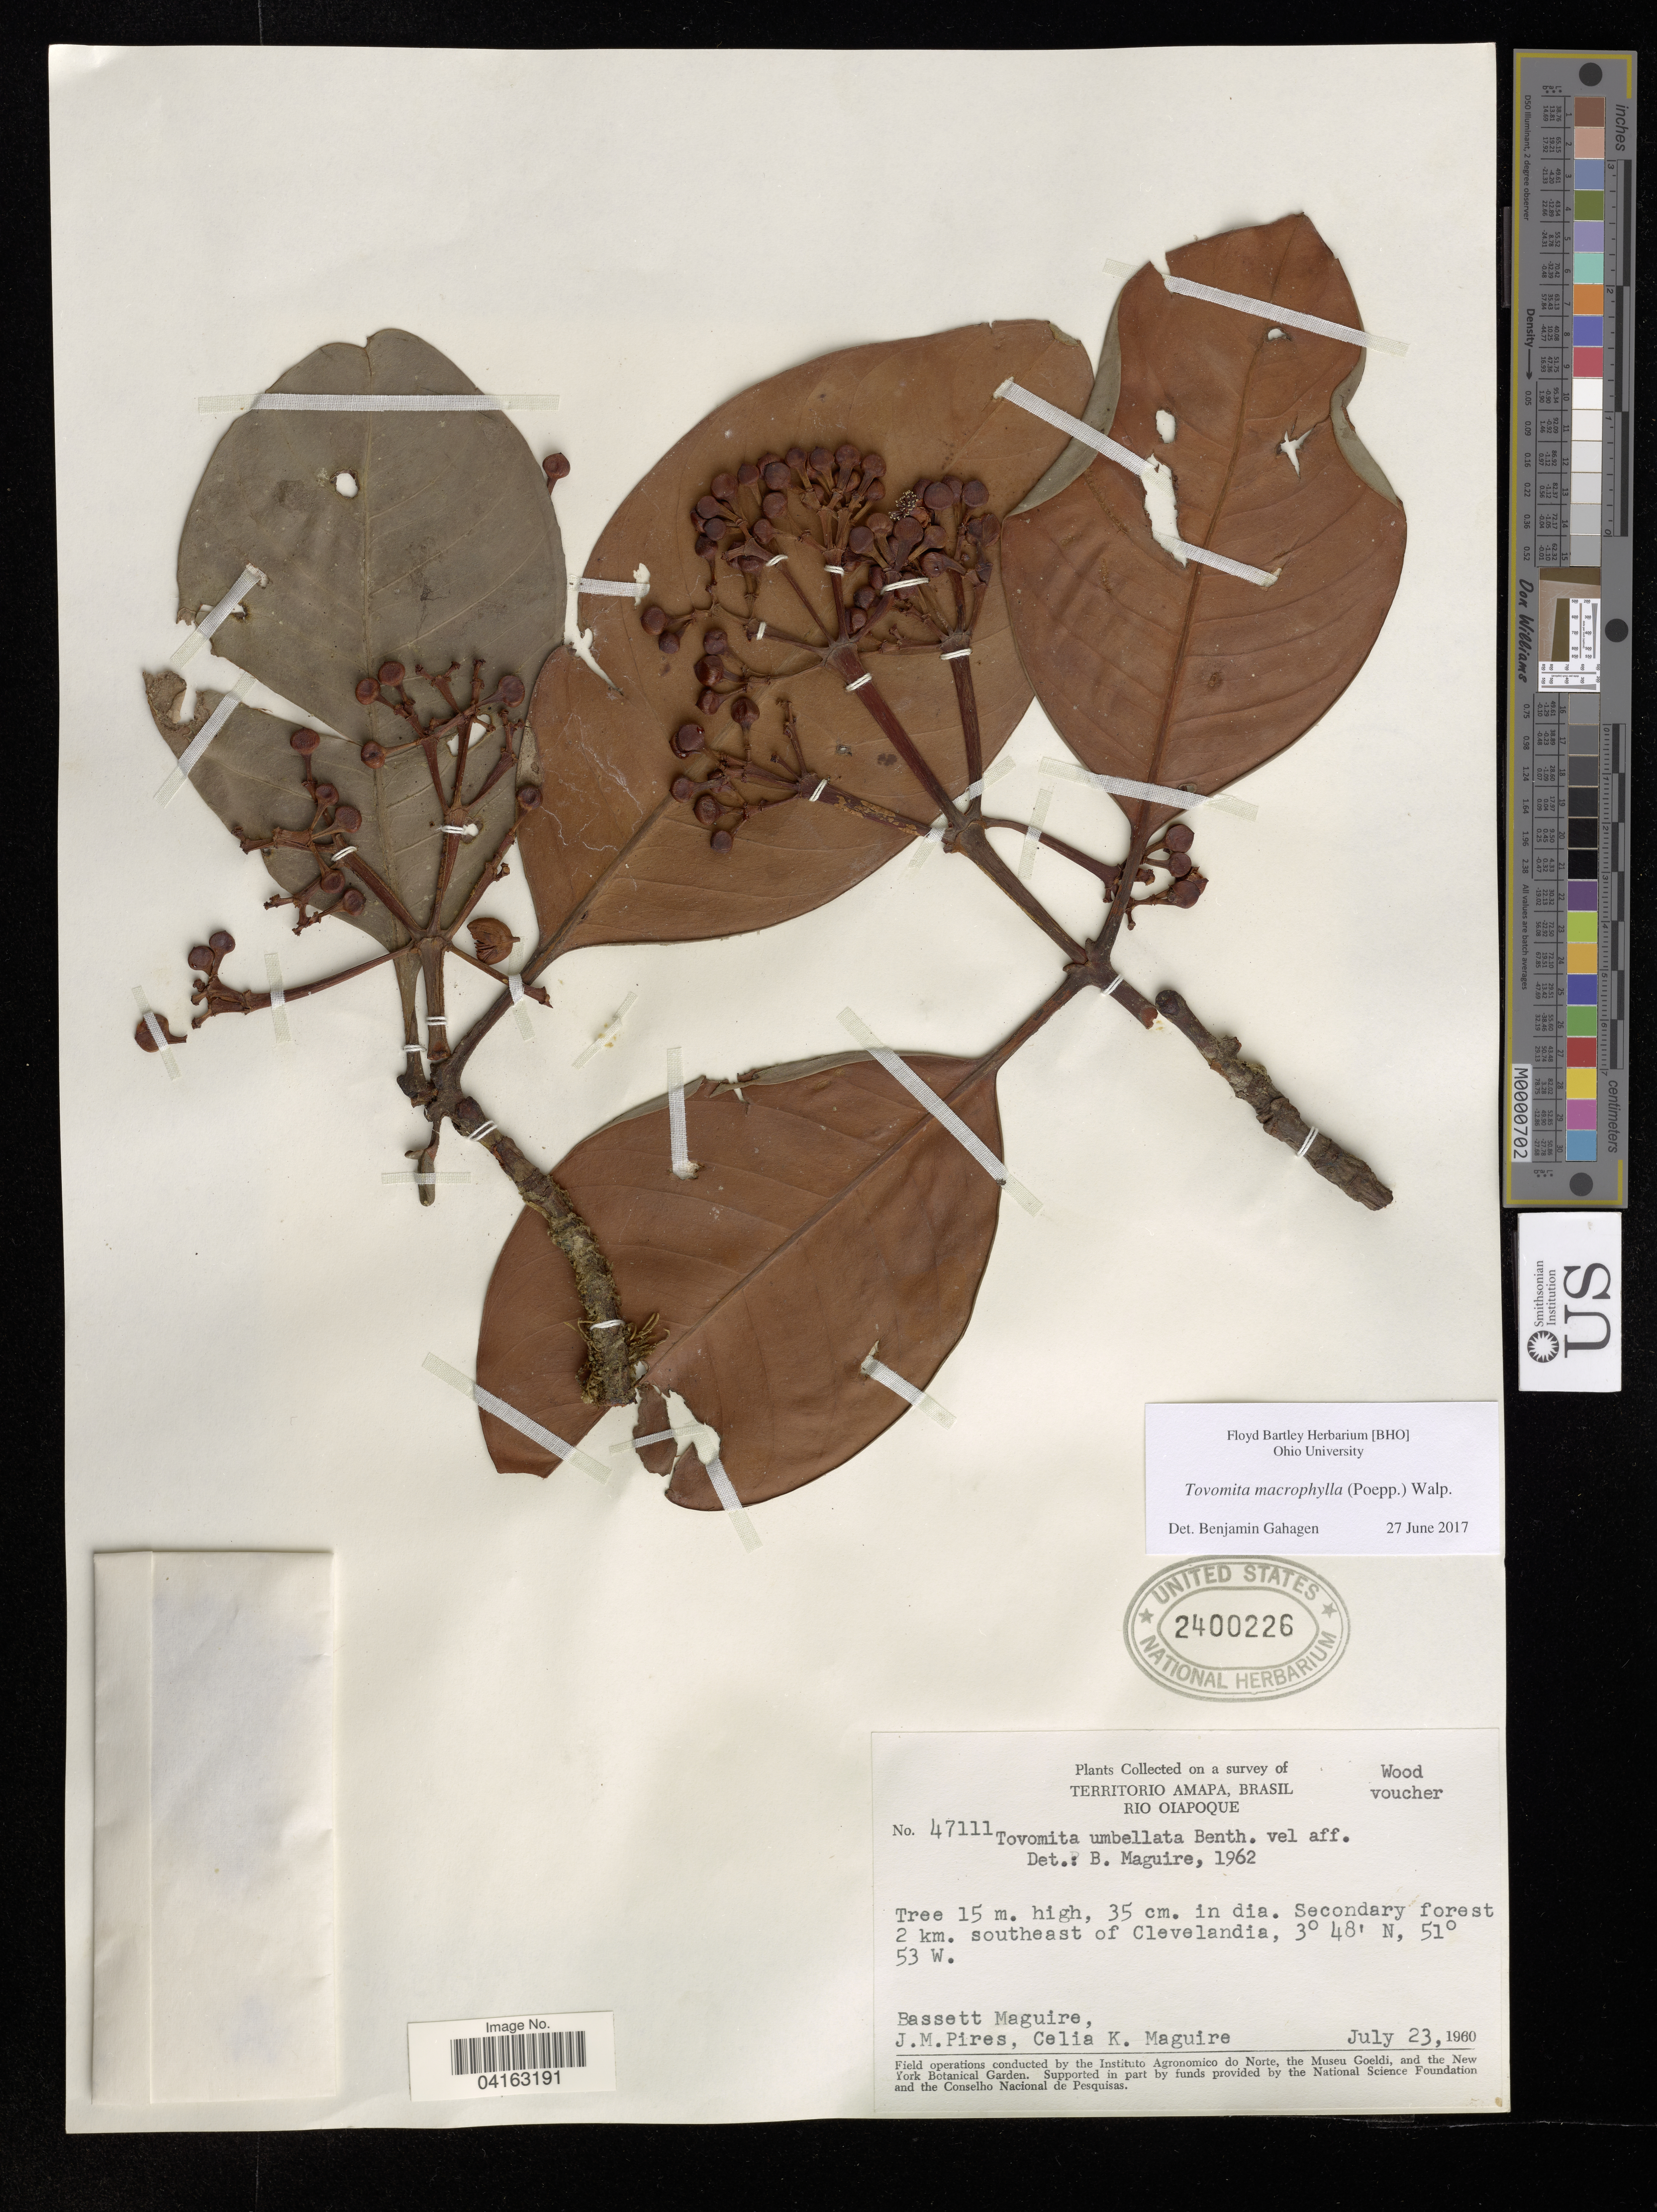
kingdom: Plantae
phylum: Tracheophyta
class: Magnoliopsida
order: Malpighiales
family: Clusiaceae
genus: Tovomita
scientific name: Tovomita macrophylla L.O. Williams, nom. illeg.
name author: L.O. Williams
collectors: B. Maguire, J. M. Pires & C. K. Maguire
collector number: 47111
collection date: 1960-07-23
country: Brazil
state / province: Amapá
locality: Territorio Amapa, Rio Oiapoque. Secondary forest 2 km. southeast of Clevelandia.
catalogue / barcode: US 2400226